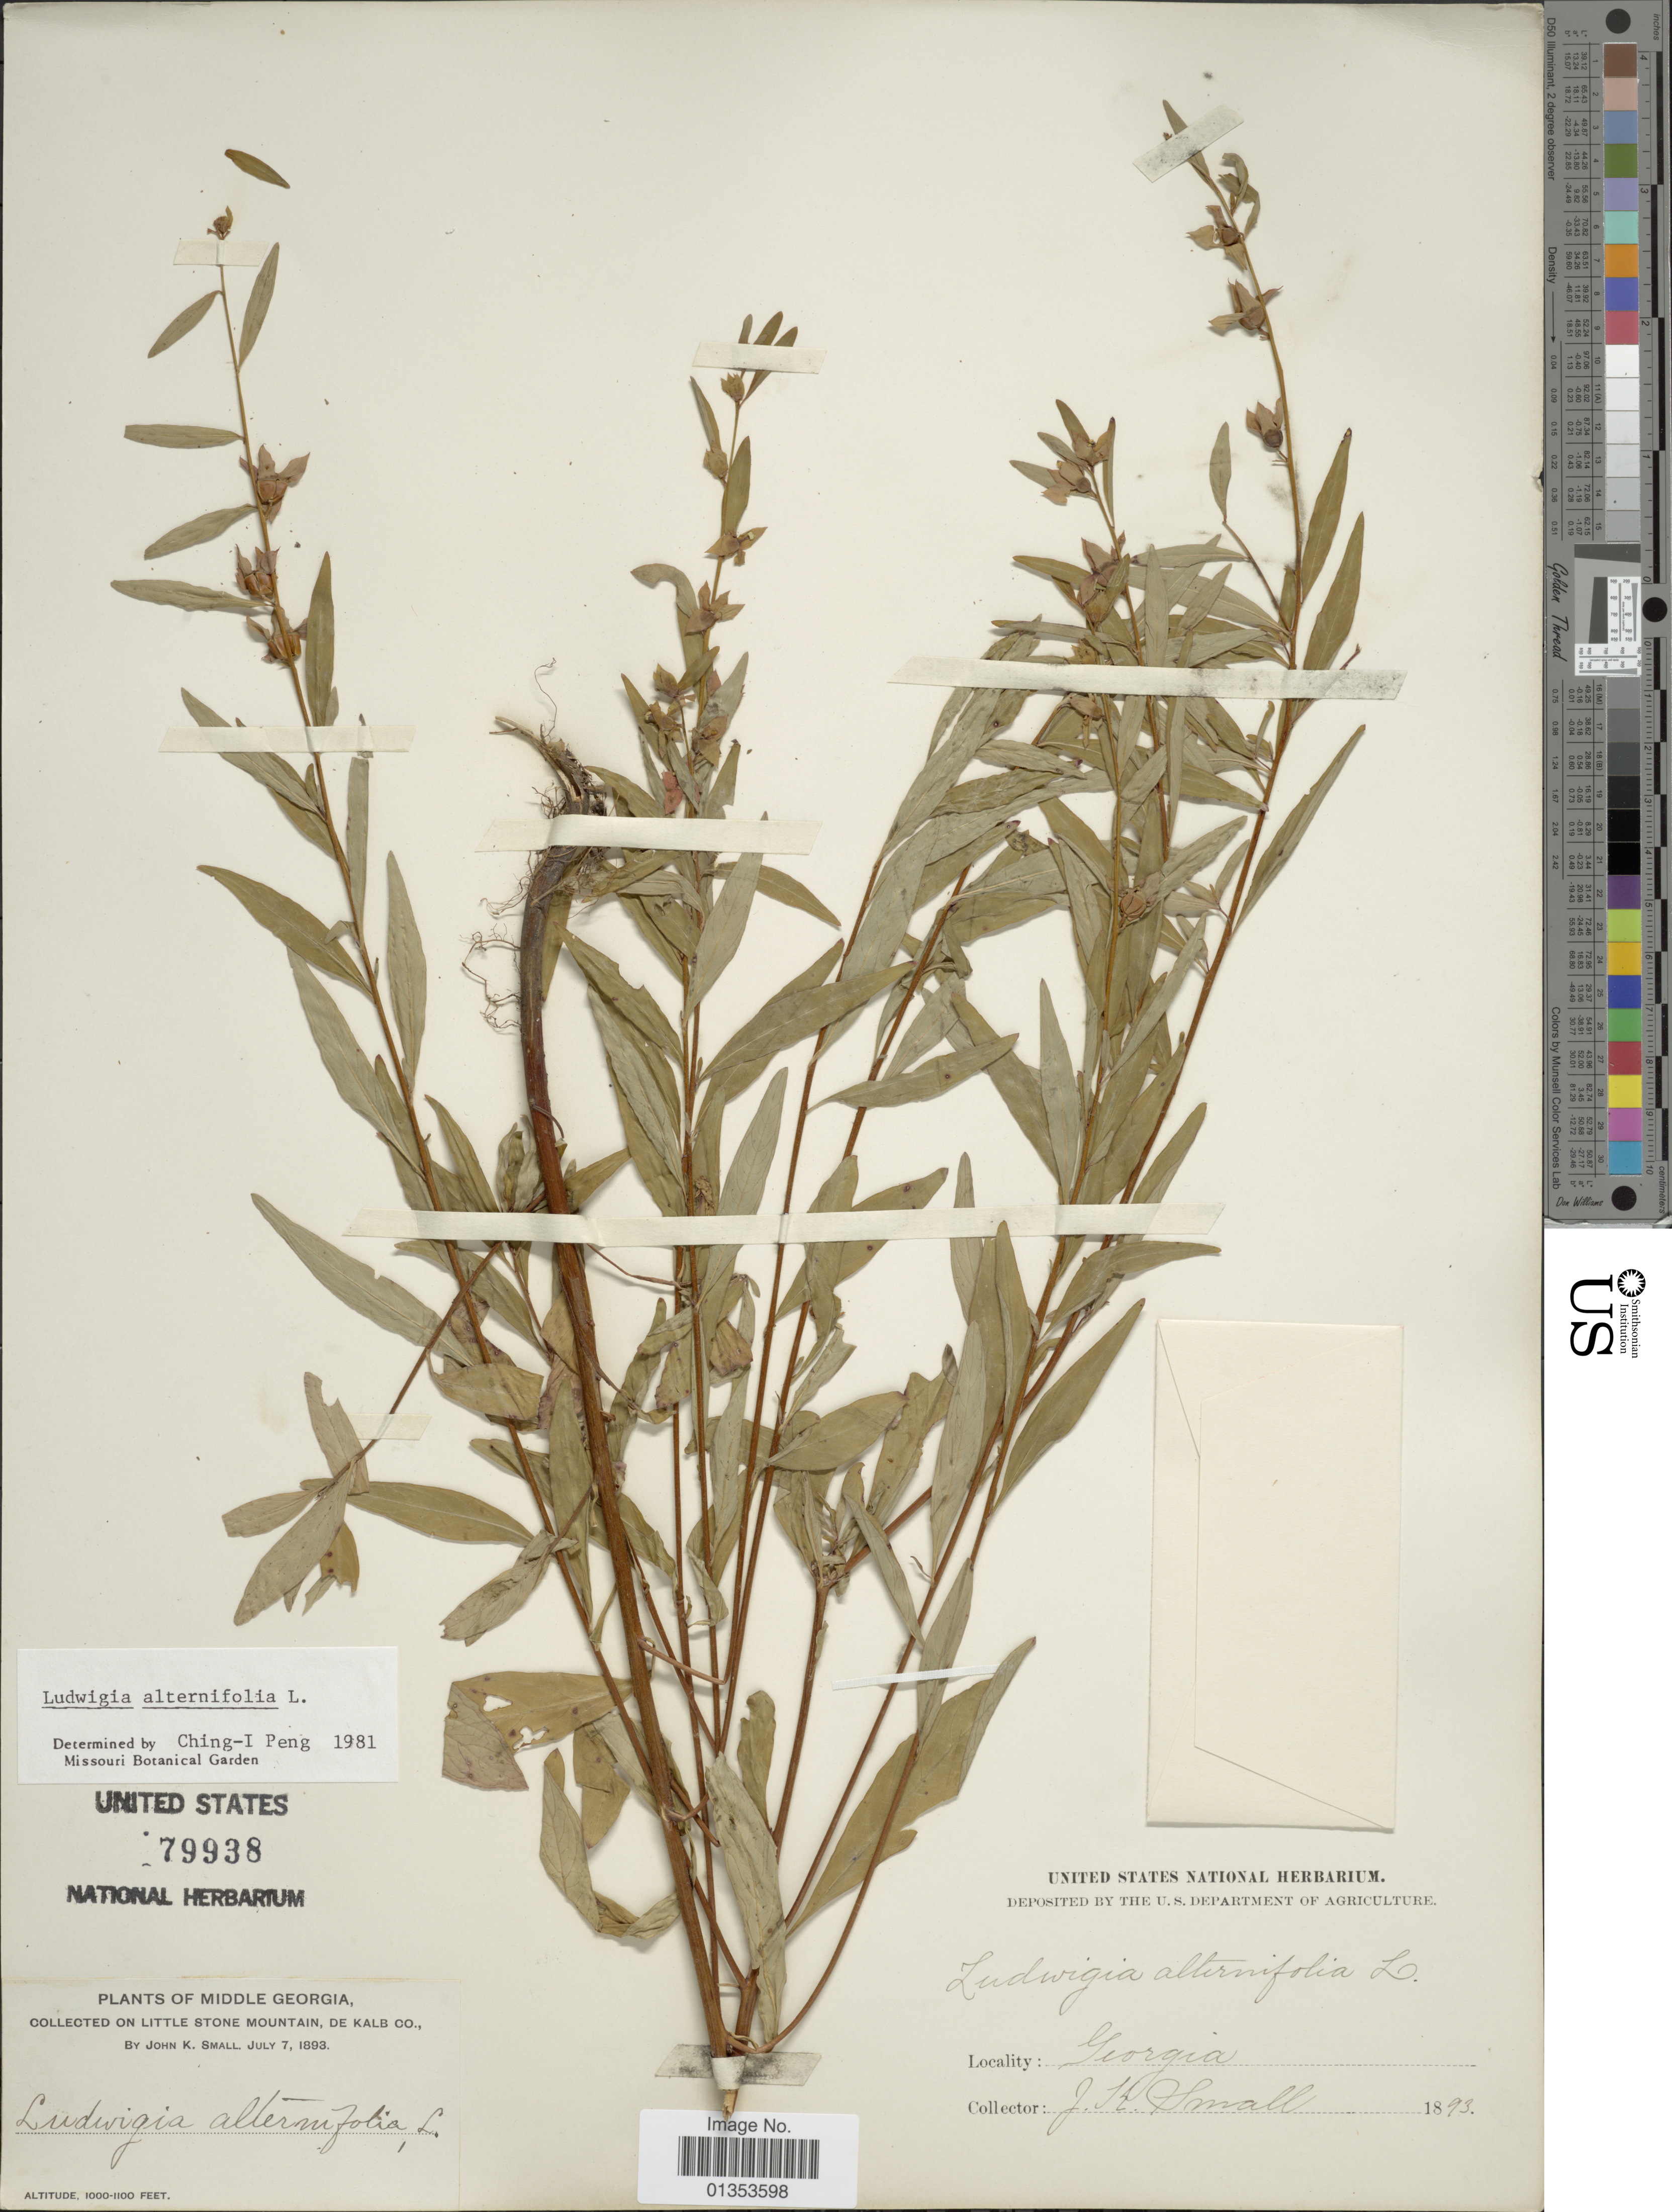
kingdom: Plantae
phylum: Tracheophyta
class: Magnoliopsida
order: Myrtales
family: Onagraceae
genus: Ludwigia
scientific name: Ludwigia alternifolia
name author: L.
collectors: J. K. Small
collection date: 1893-07-07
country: United States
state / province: Georgia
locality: Middle Georgia, on Little Stone Mountain, De Kalb Co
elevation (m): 305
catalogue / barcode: US 79938